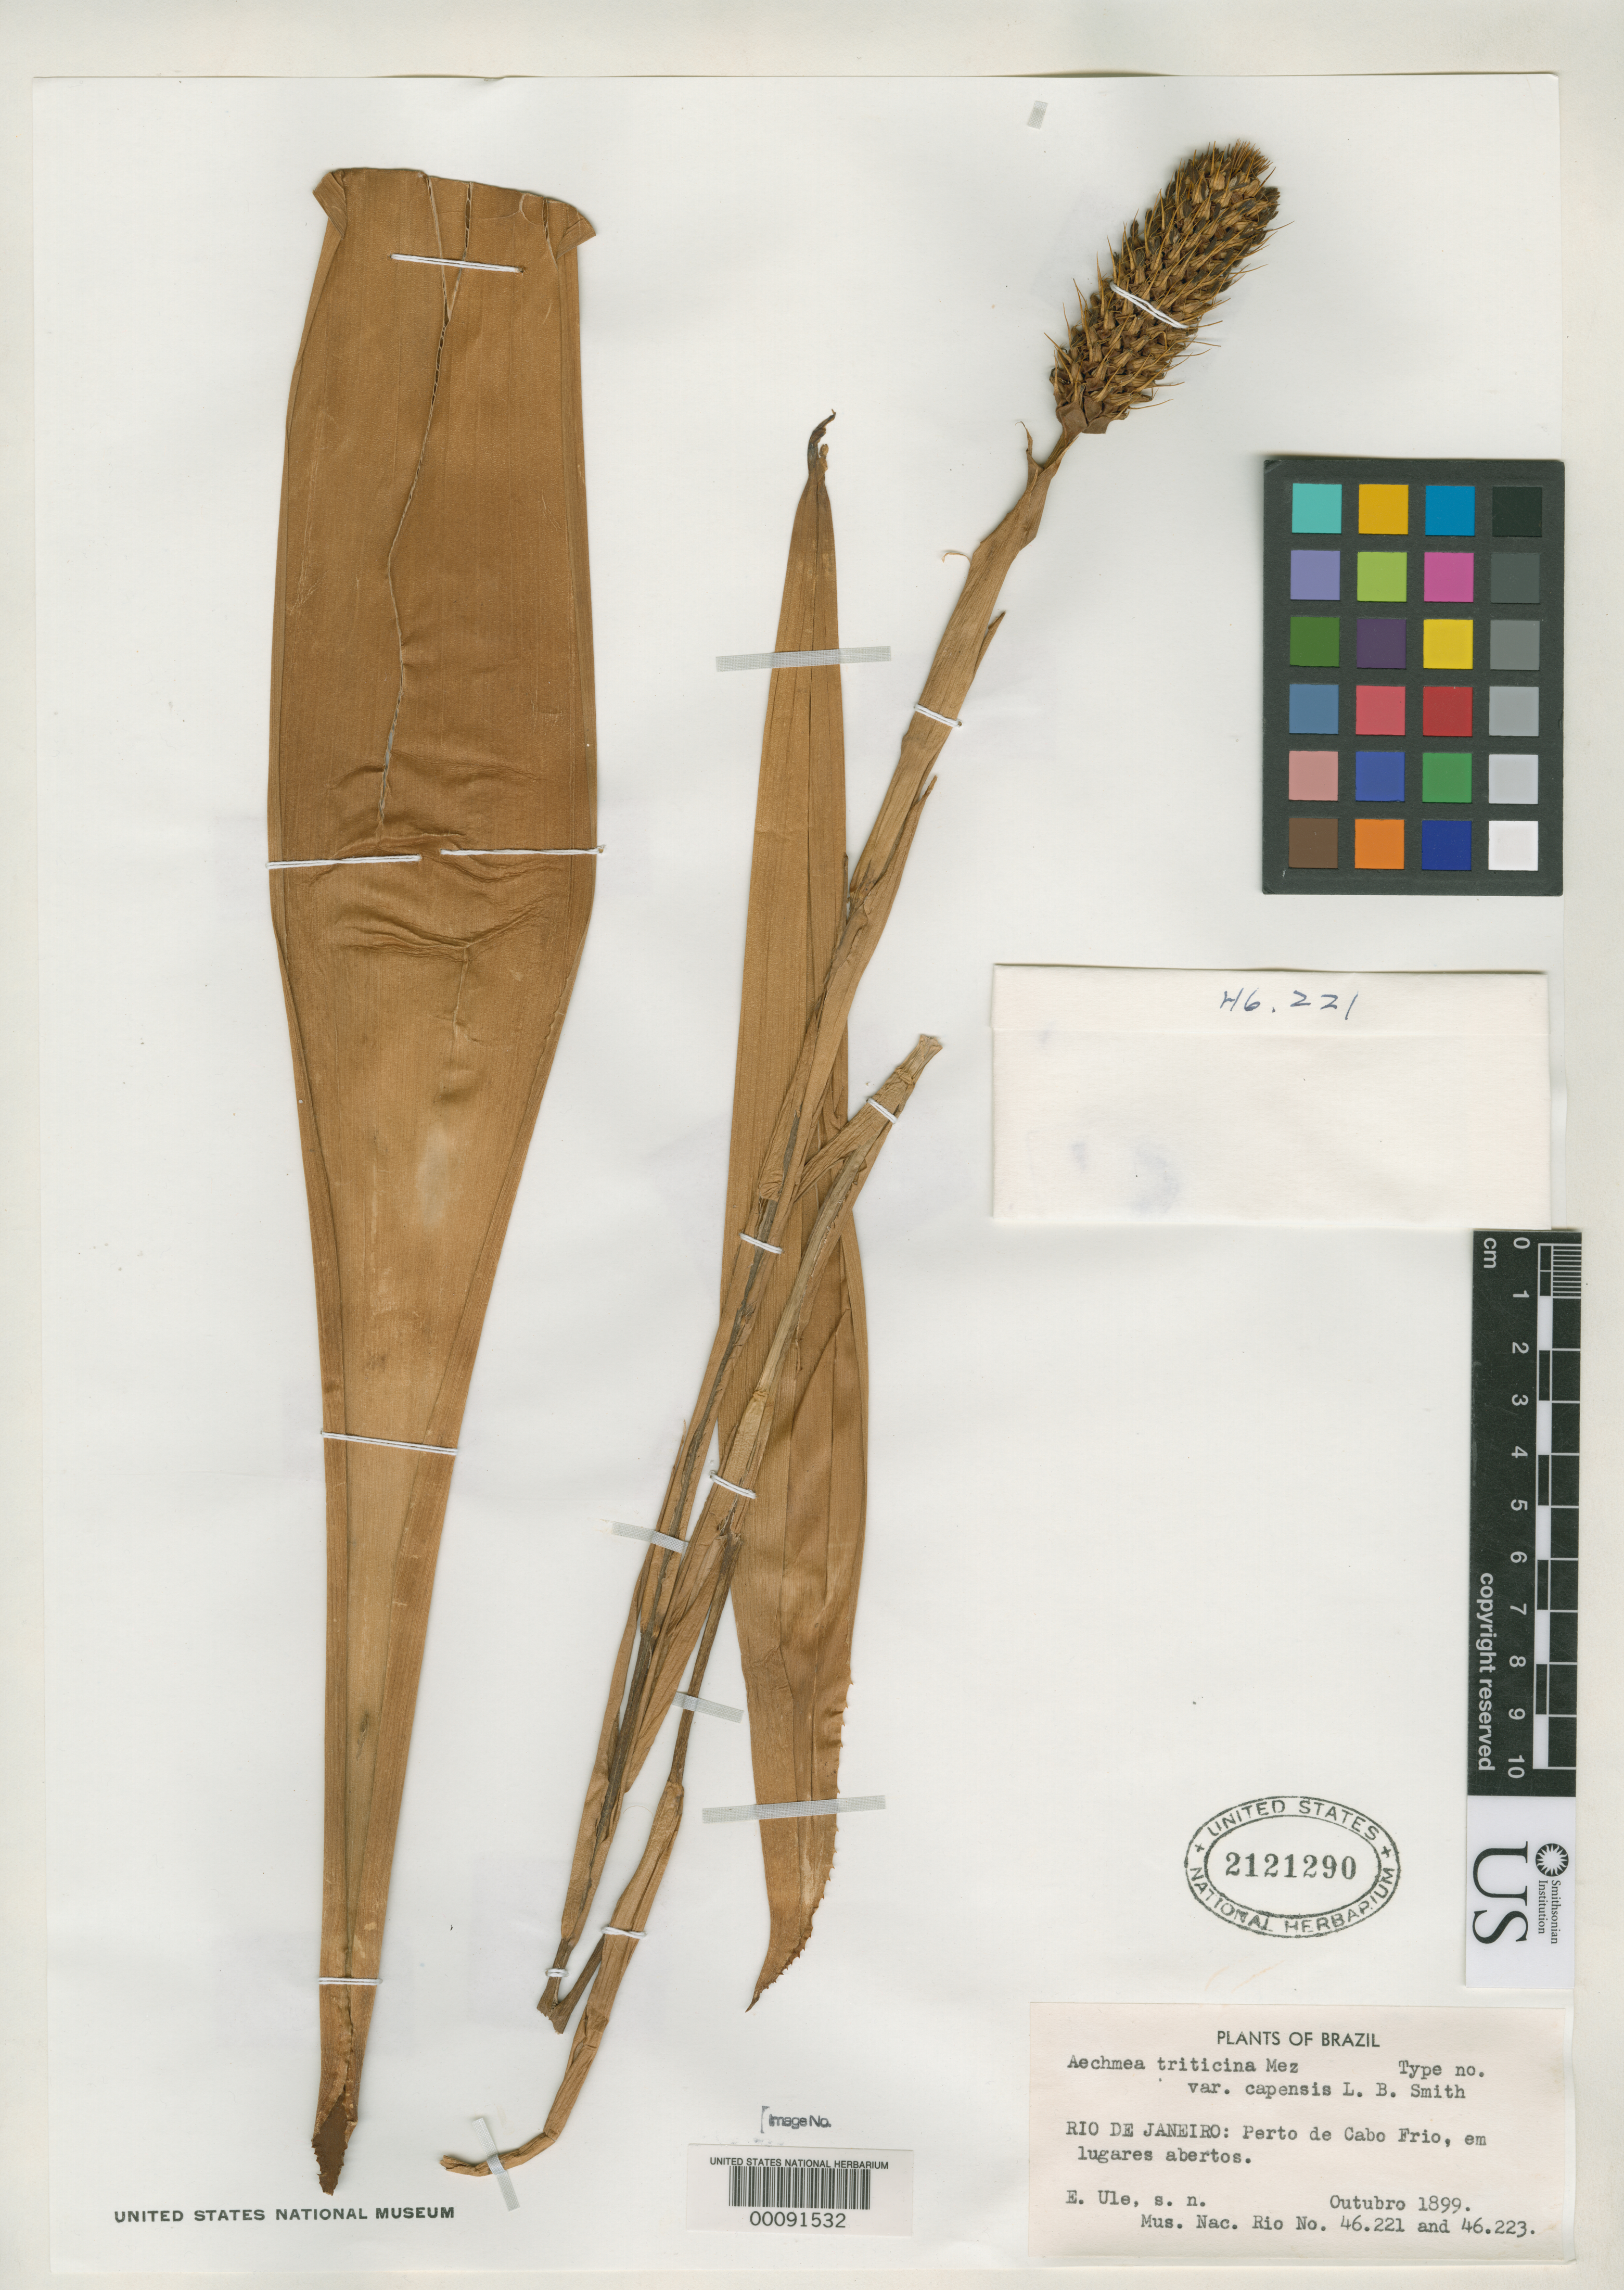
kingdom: Plantae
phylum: Tracheophyta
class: Liliopsida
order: Poales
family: Bromeliaceae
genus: Aechmea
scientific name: Aechmea triticina var. capensis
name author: L.B. Sm.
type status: Type Collection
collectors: E. H. Ule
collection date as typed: Oct 1899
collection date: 1899-10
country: Brazil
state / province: Rio de Janeiro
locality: Cabo Frio.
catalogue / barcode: US 2121290